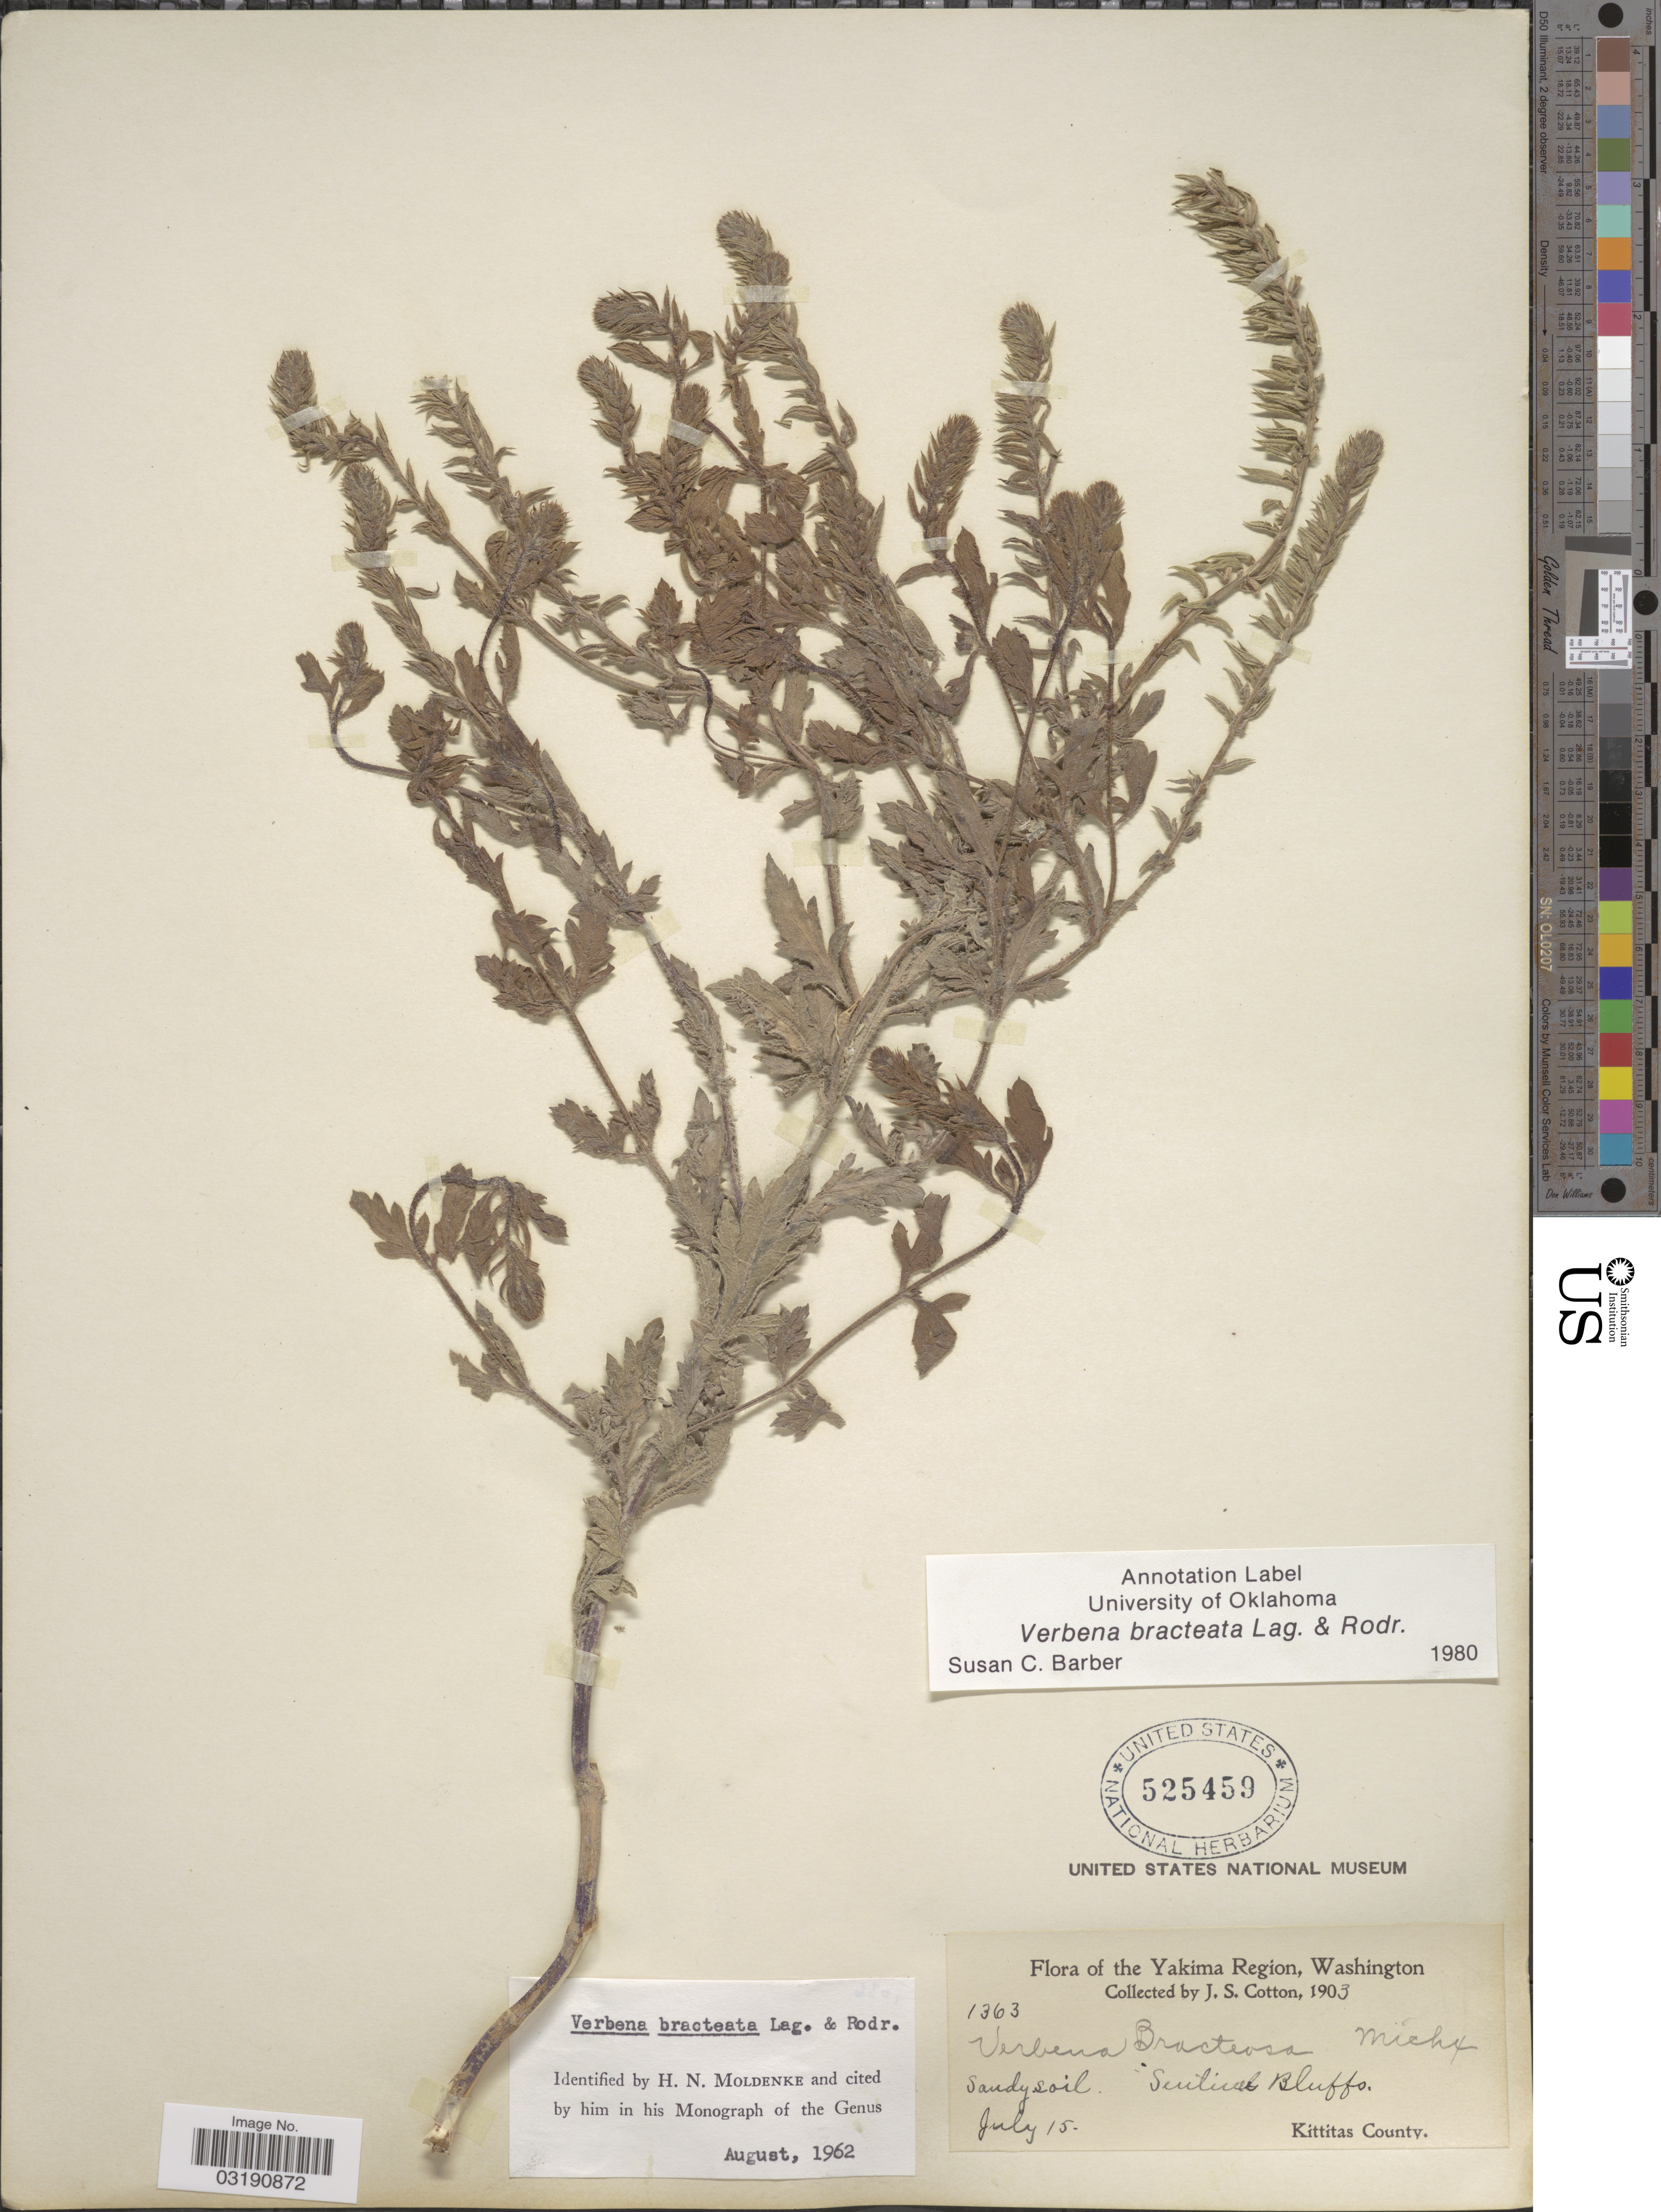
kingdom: Plantae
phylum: Tracheophyta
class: Magnoliopsida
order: Lamiales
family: Verbenaceae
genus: Verbena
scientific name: Verbena bracteata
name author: Cav. ex Lag. & Rodr.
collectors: J. S. Cotton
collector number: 1363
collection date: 1903-07-15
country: United States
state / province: Washington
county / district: Kittitas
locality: Yakima Region. Sentinal Bluffs. Kittitas County.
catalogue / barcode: US 525459